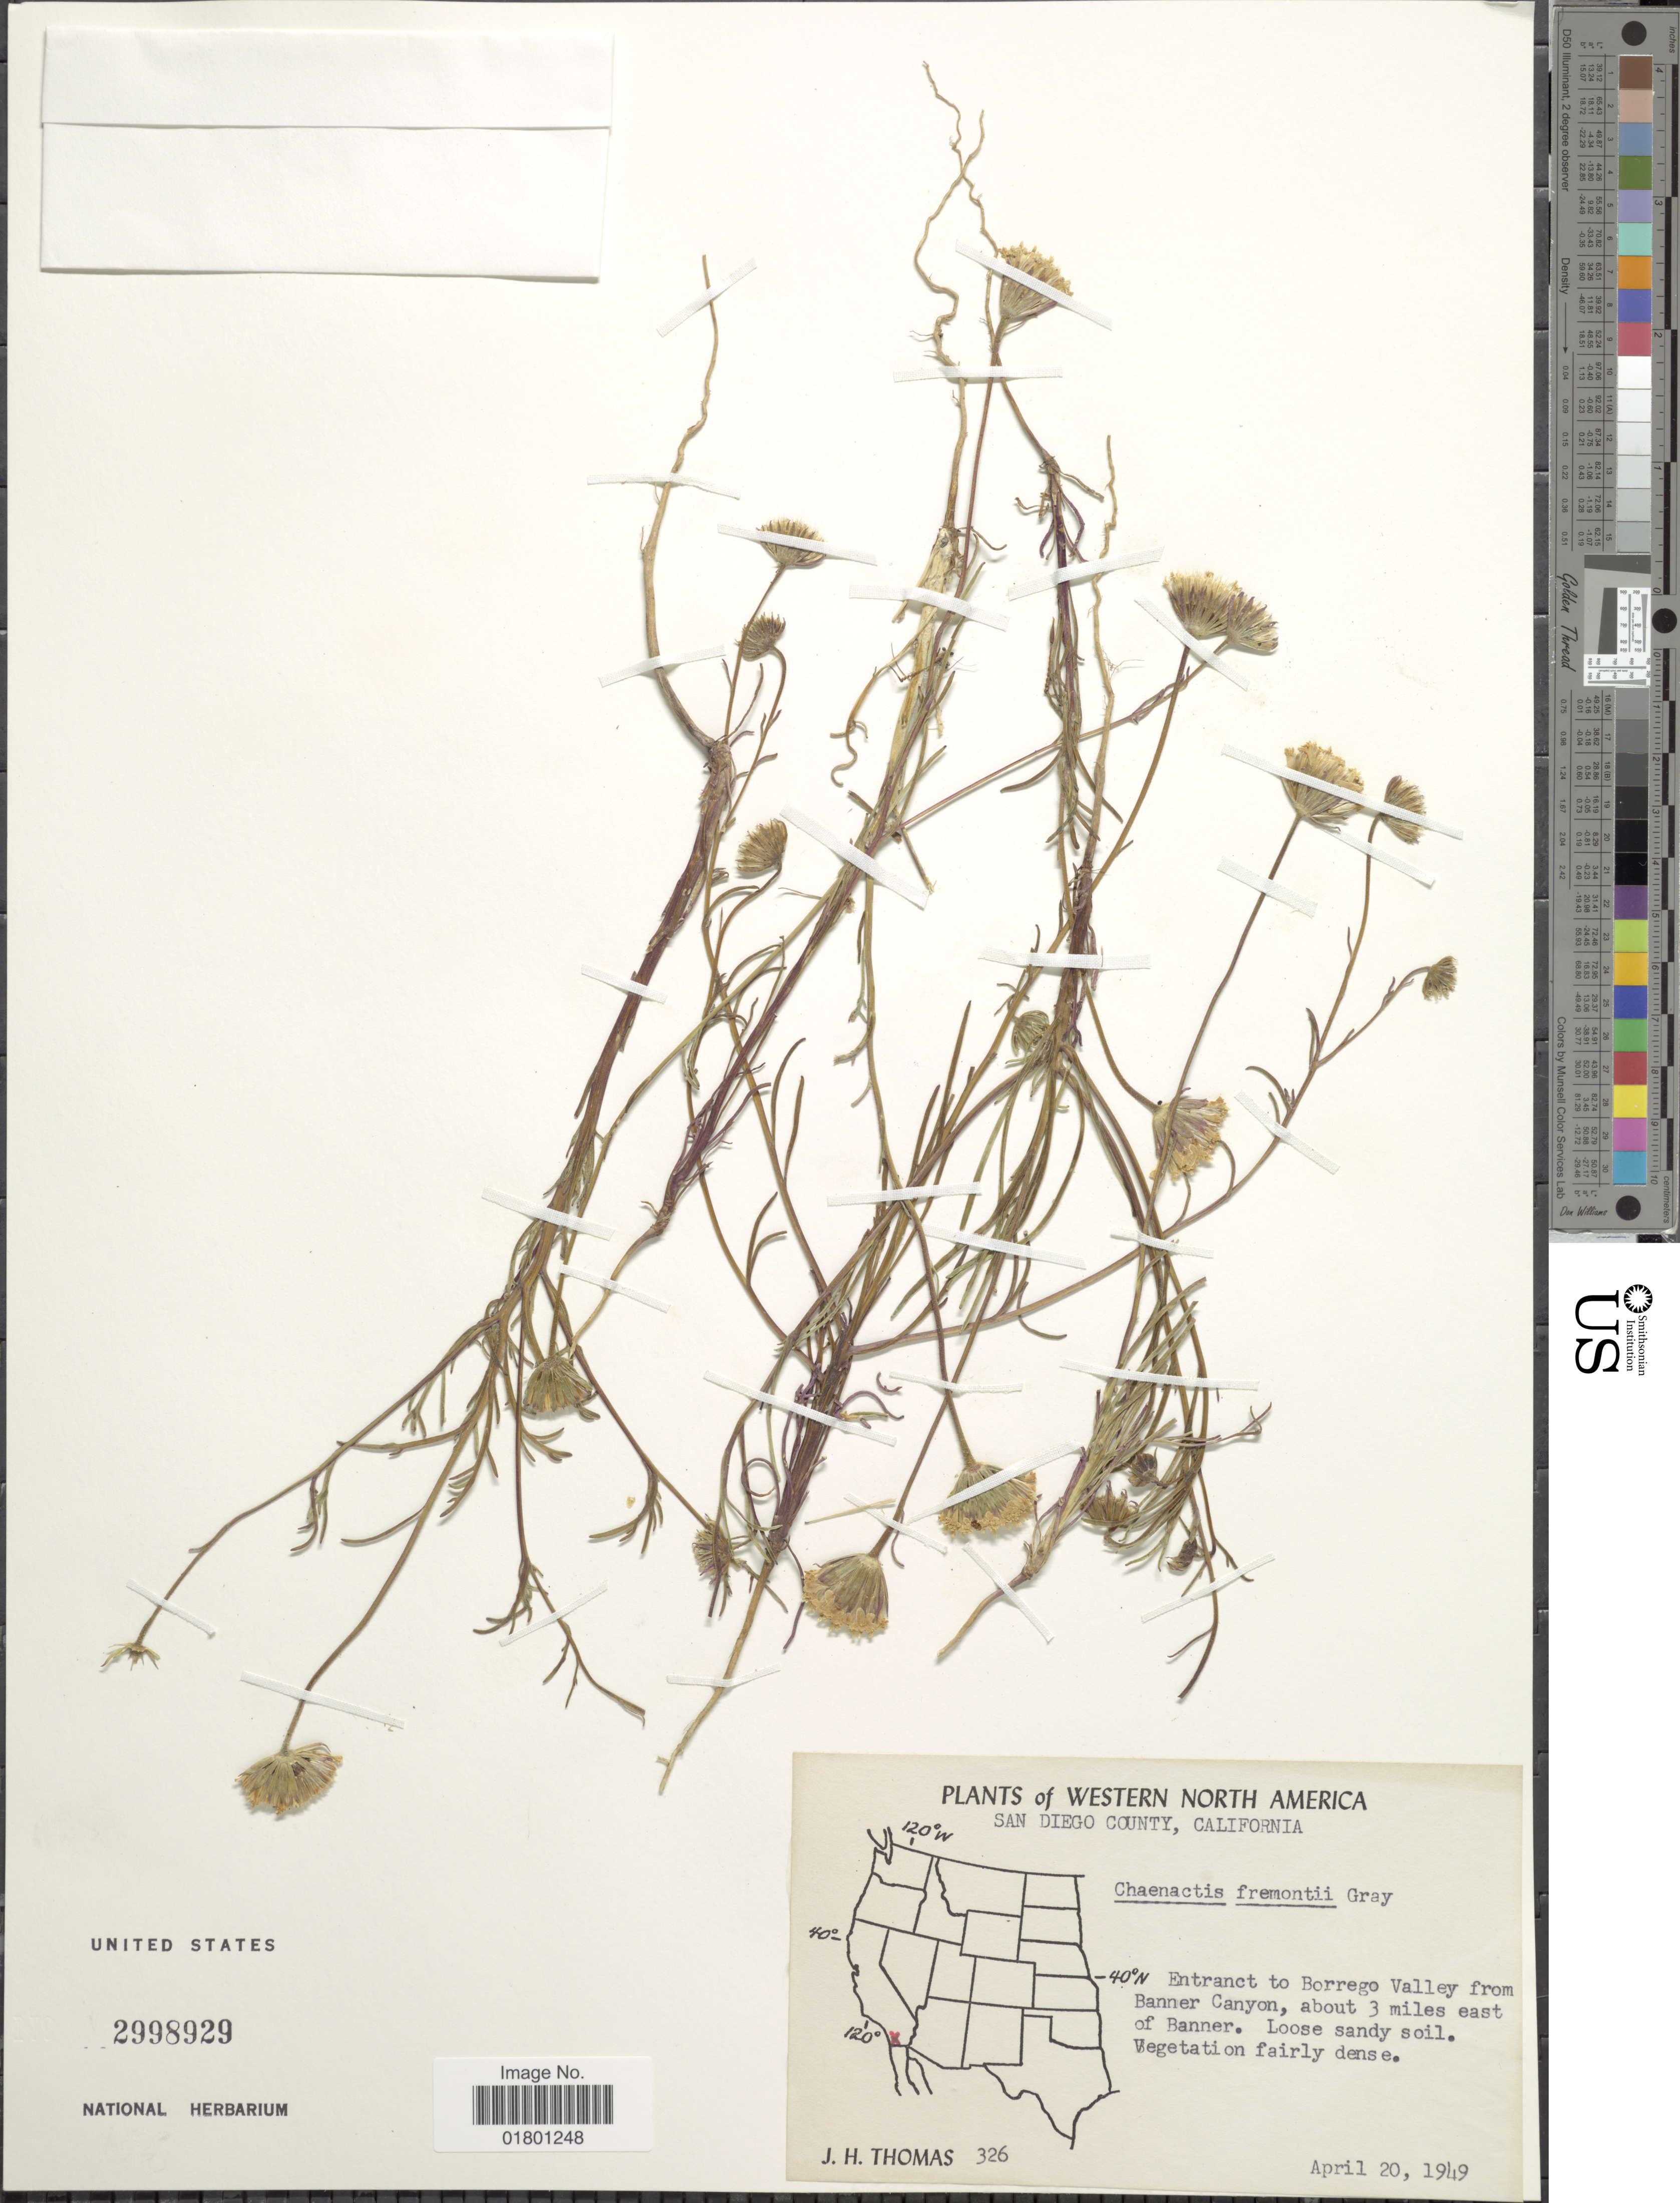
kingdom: Plantae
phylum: Tracheophyta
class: Magnoliopsida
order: Asterales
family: Asteraceae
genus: Chaenactis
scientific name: Chaenactis fremontii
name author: A. Gray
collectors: J. H. Thomas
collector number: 326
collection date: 1949-04-20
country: United States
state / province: California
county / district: San Diego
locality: Western North America, San Diego County, Entranct to Borrego Valley from Banner Canyon, about 3 miles east of Banner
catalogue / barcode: US 2998929